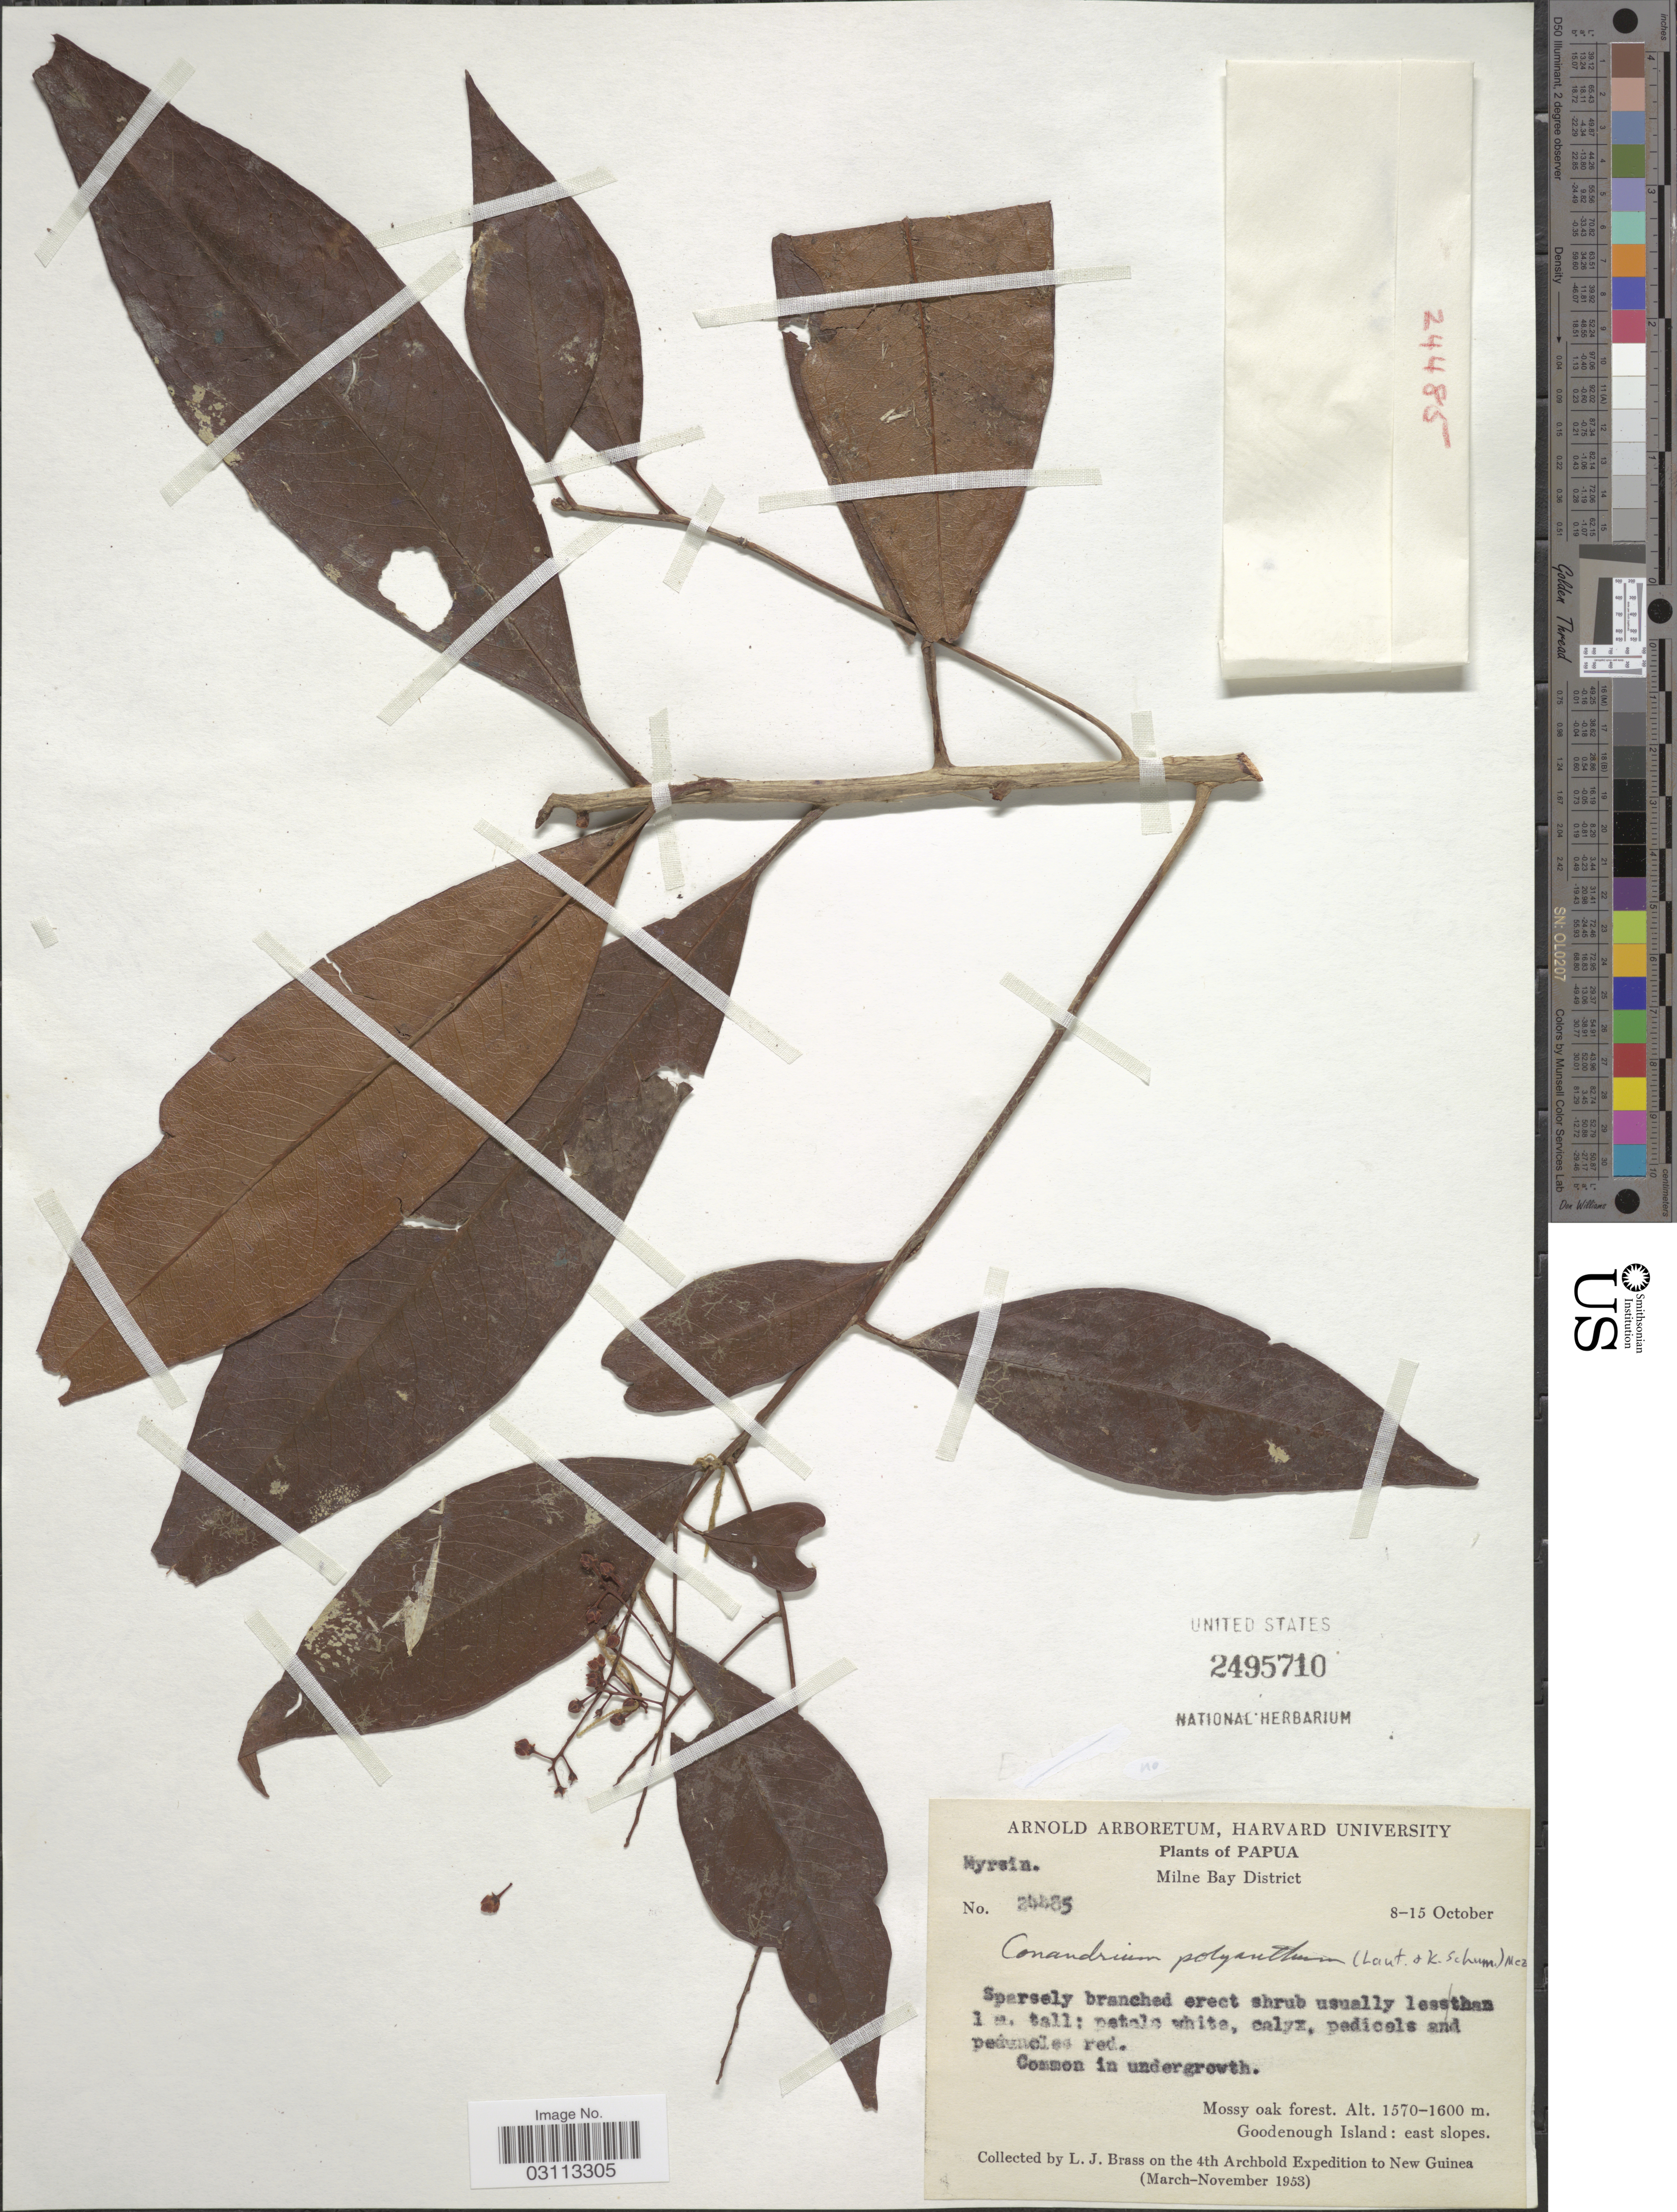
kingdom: Plantae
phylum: Tracheophyta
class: Magnoliopsida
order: Ericales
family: Primulaceae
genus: Conandrium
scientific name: Conandrium polyanthum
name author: (Lauterb. & K. Schum.) Mez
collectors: L. J. Brass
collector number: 24485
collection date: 1953-10-08/1953-10-15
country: Papua New Guinea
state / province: Milne Bay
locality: Milne Bay District. Goodenough Island: east slopes.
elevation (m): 1570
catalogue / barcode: US 2495710